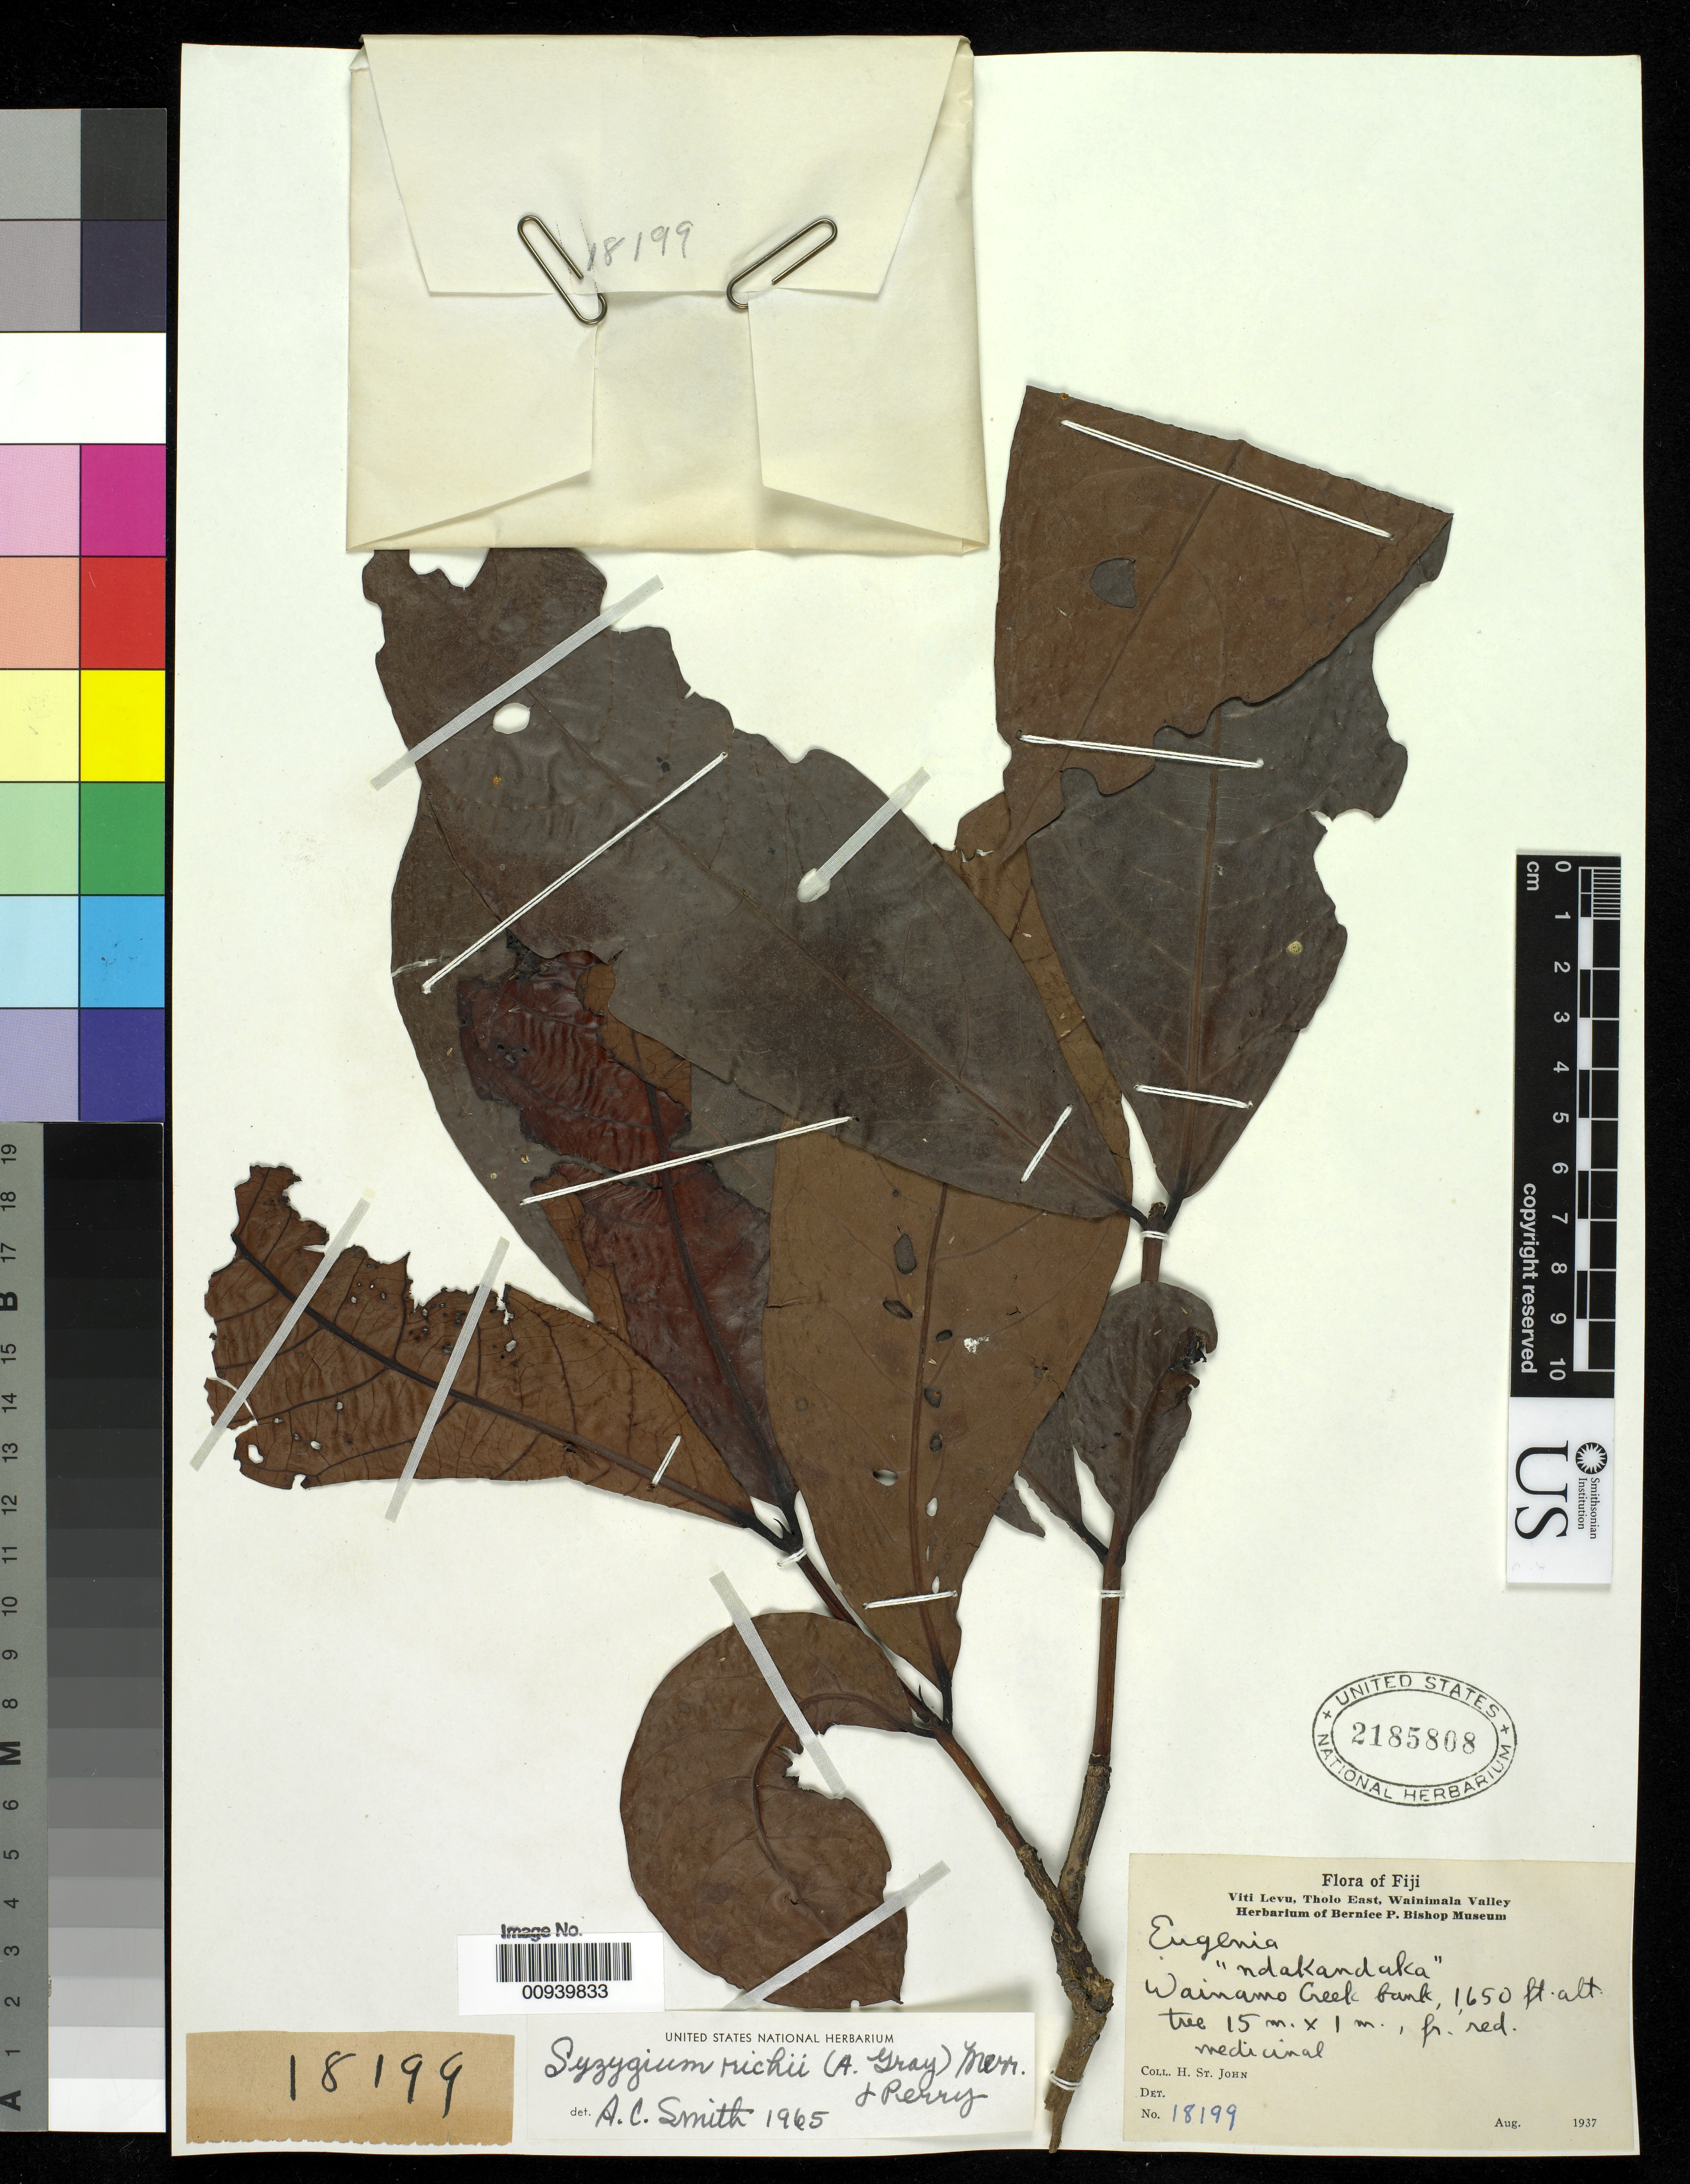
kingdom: Plantae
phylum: Tracheophyta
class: Magnoliopsida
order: Myrtales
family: Myrtaceae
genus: Syzygium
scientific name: Syzygium richii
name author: (A. Gray) Merr. & L.M. Perry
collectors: H. St. John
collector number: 18199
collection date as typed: Aug 1937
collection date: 1937-08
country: Fiji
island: Viti Levu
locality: Tholo East, Wainimala Valley, Wainamo Creek bank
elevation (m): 503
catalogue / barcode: US 2185808